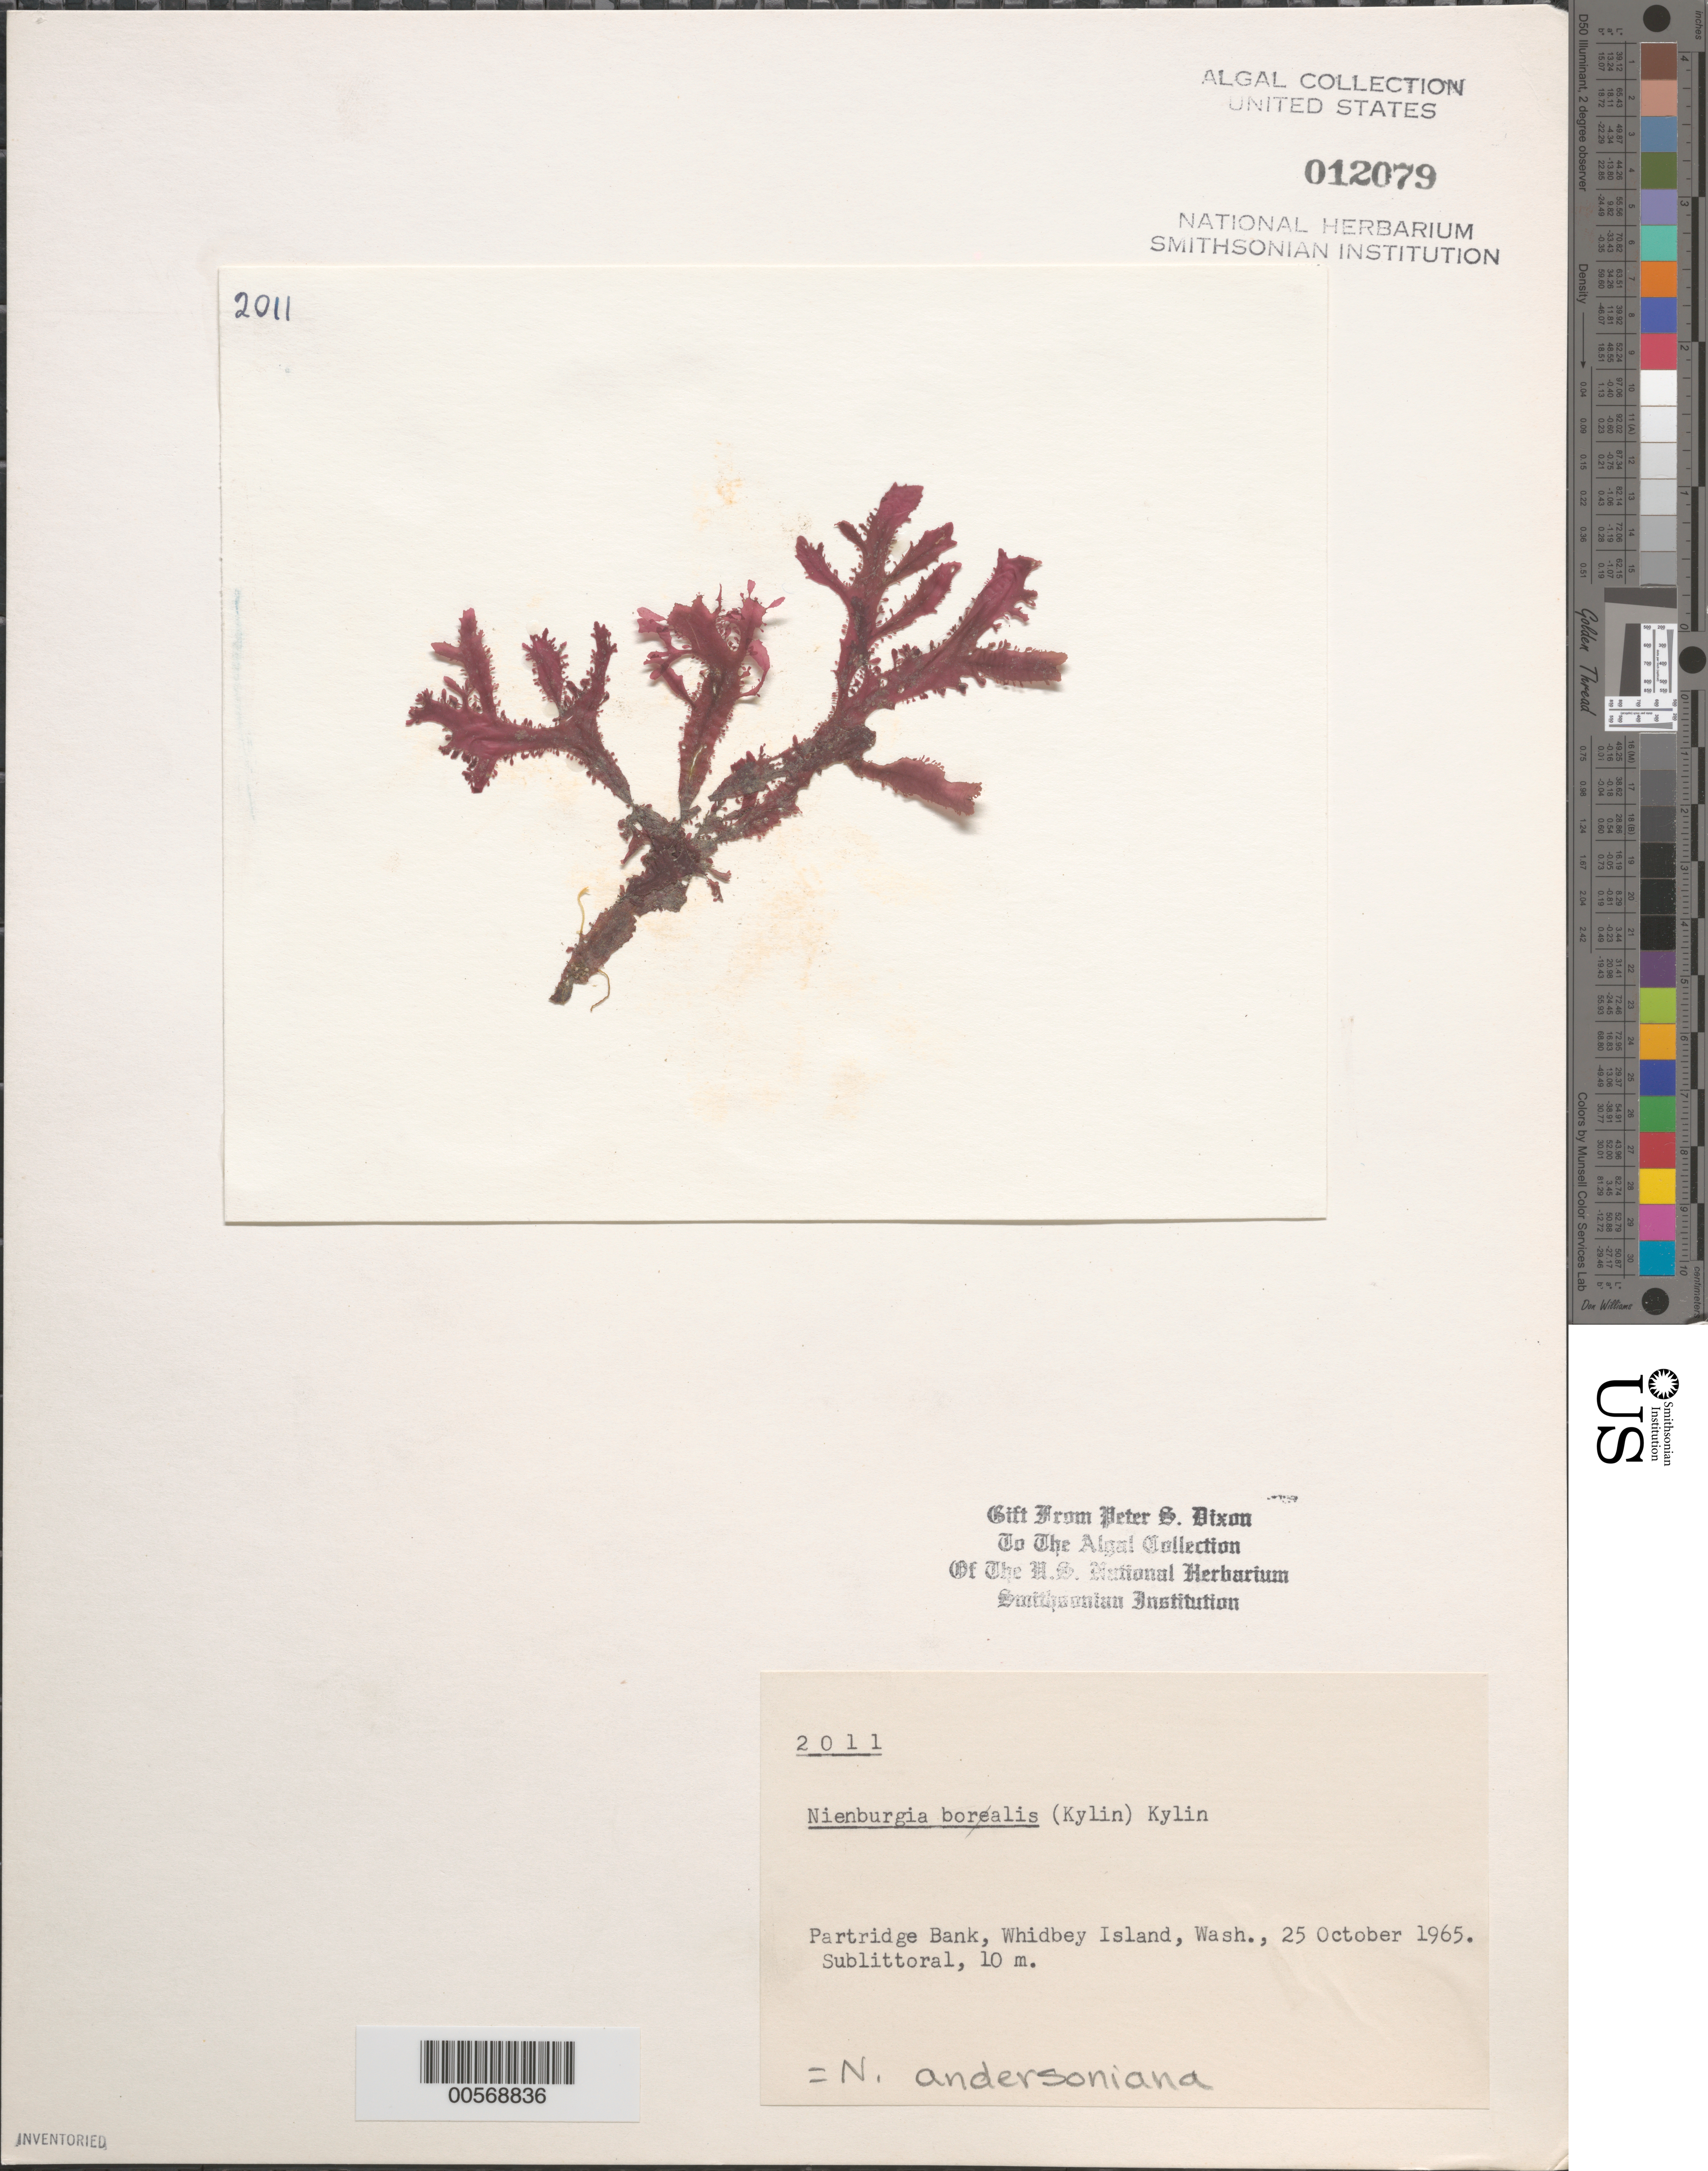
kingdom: Plantae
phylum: Rhodophyta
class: Florideophyceae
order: Ceramiales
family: Delesseriaceae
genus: Nienburgia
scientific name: Nienburgia andersoniana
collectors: P. S. Dixon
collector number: PSD 2011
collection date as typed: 25 Oct 1965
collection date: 1965-10-25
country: United States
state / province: Washington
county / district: Island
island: Whidbey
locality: Partridge Bank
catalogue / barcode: US 12079